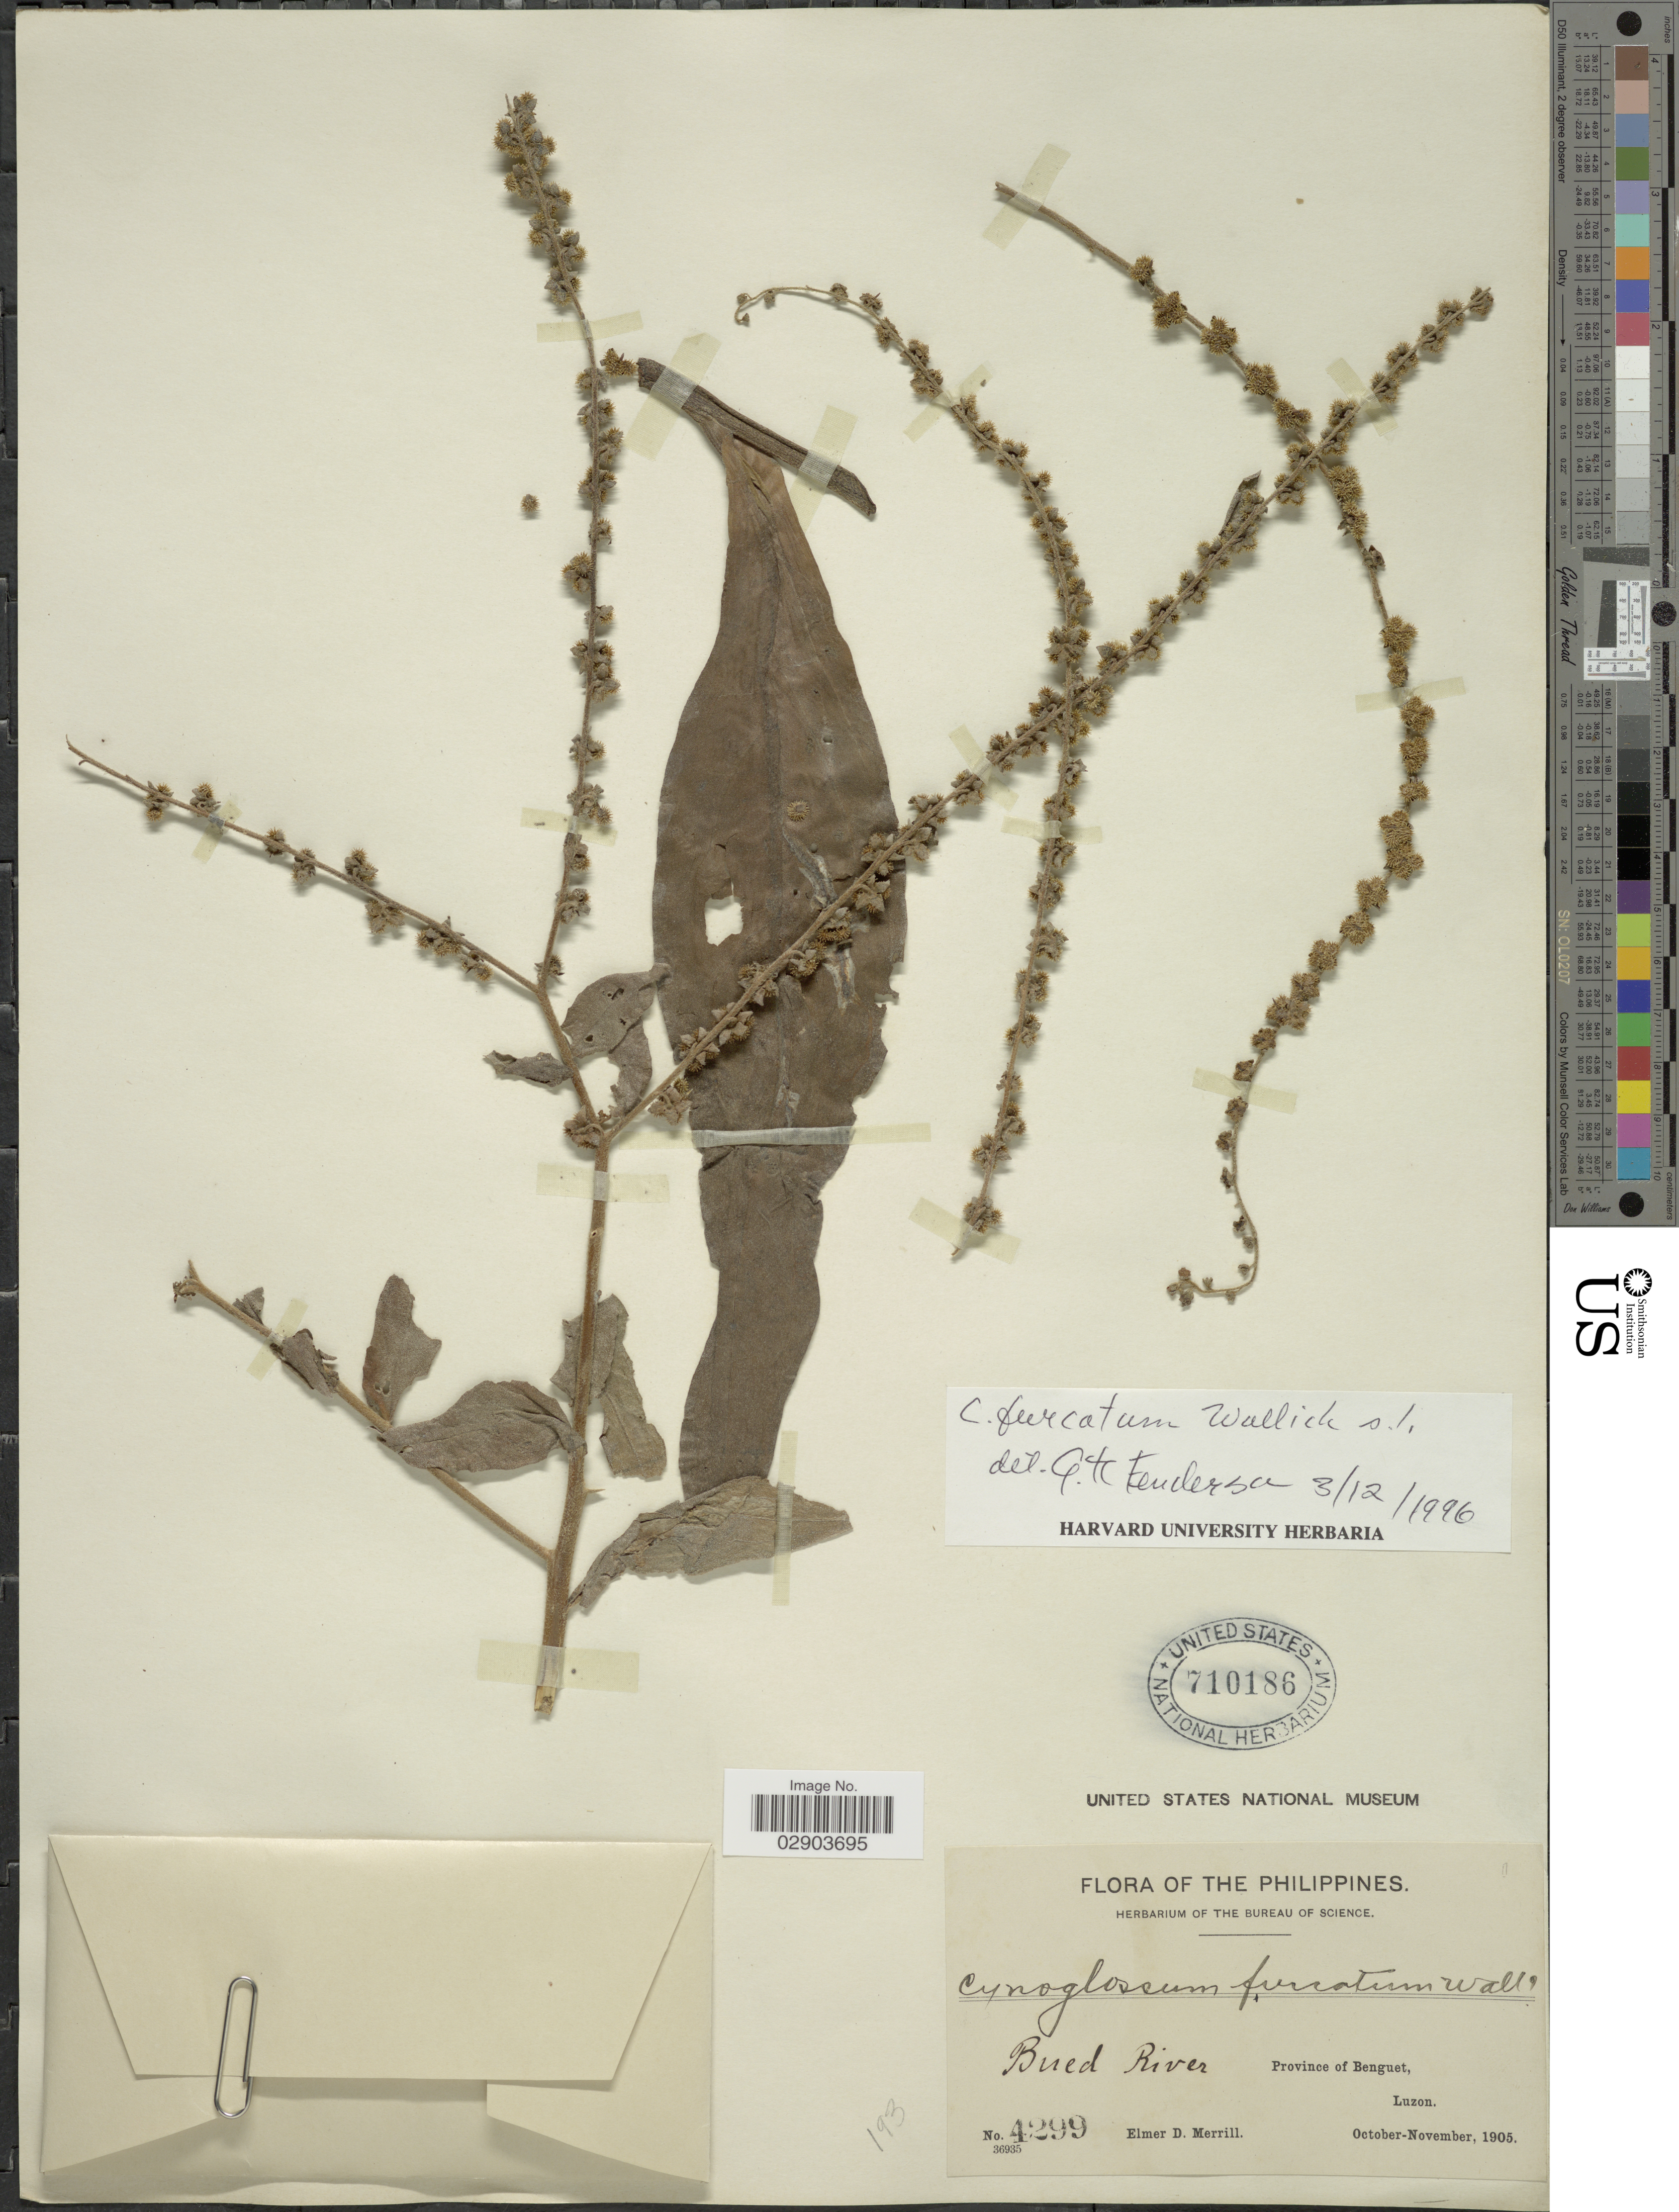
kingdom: Plantae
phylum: Tracheophyta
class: Magnoliopsida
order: Boraginales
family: Boraginaceae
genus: Cynoglossum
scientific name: Cynoglossum furcatum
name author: Wall.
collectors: E. D. Merrill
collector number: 4299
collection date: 1905-10/1905-11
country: Philippines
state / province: Cordillera (Administrative Region)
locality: Bued River, Province of Benguet, Luzon.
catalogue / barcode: US 710186